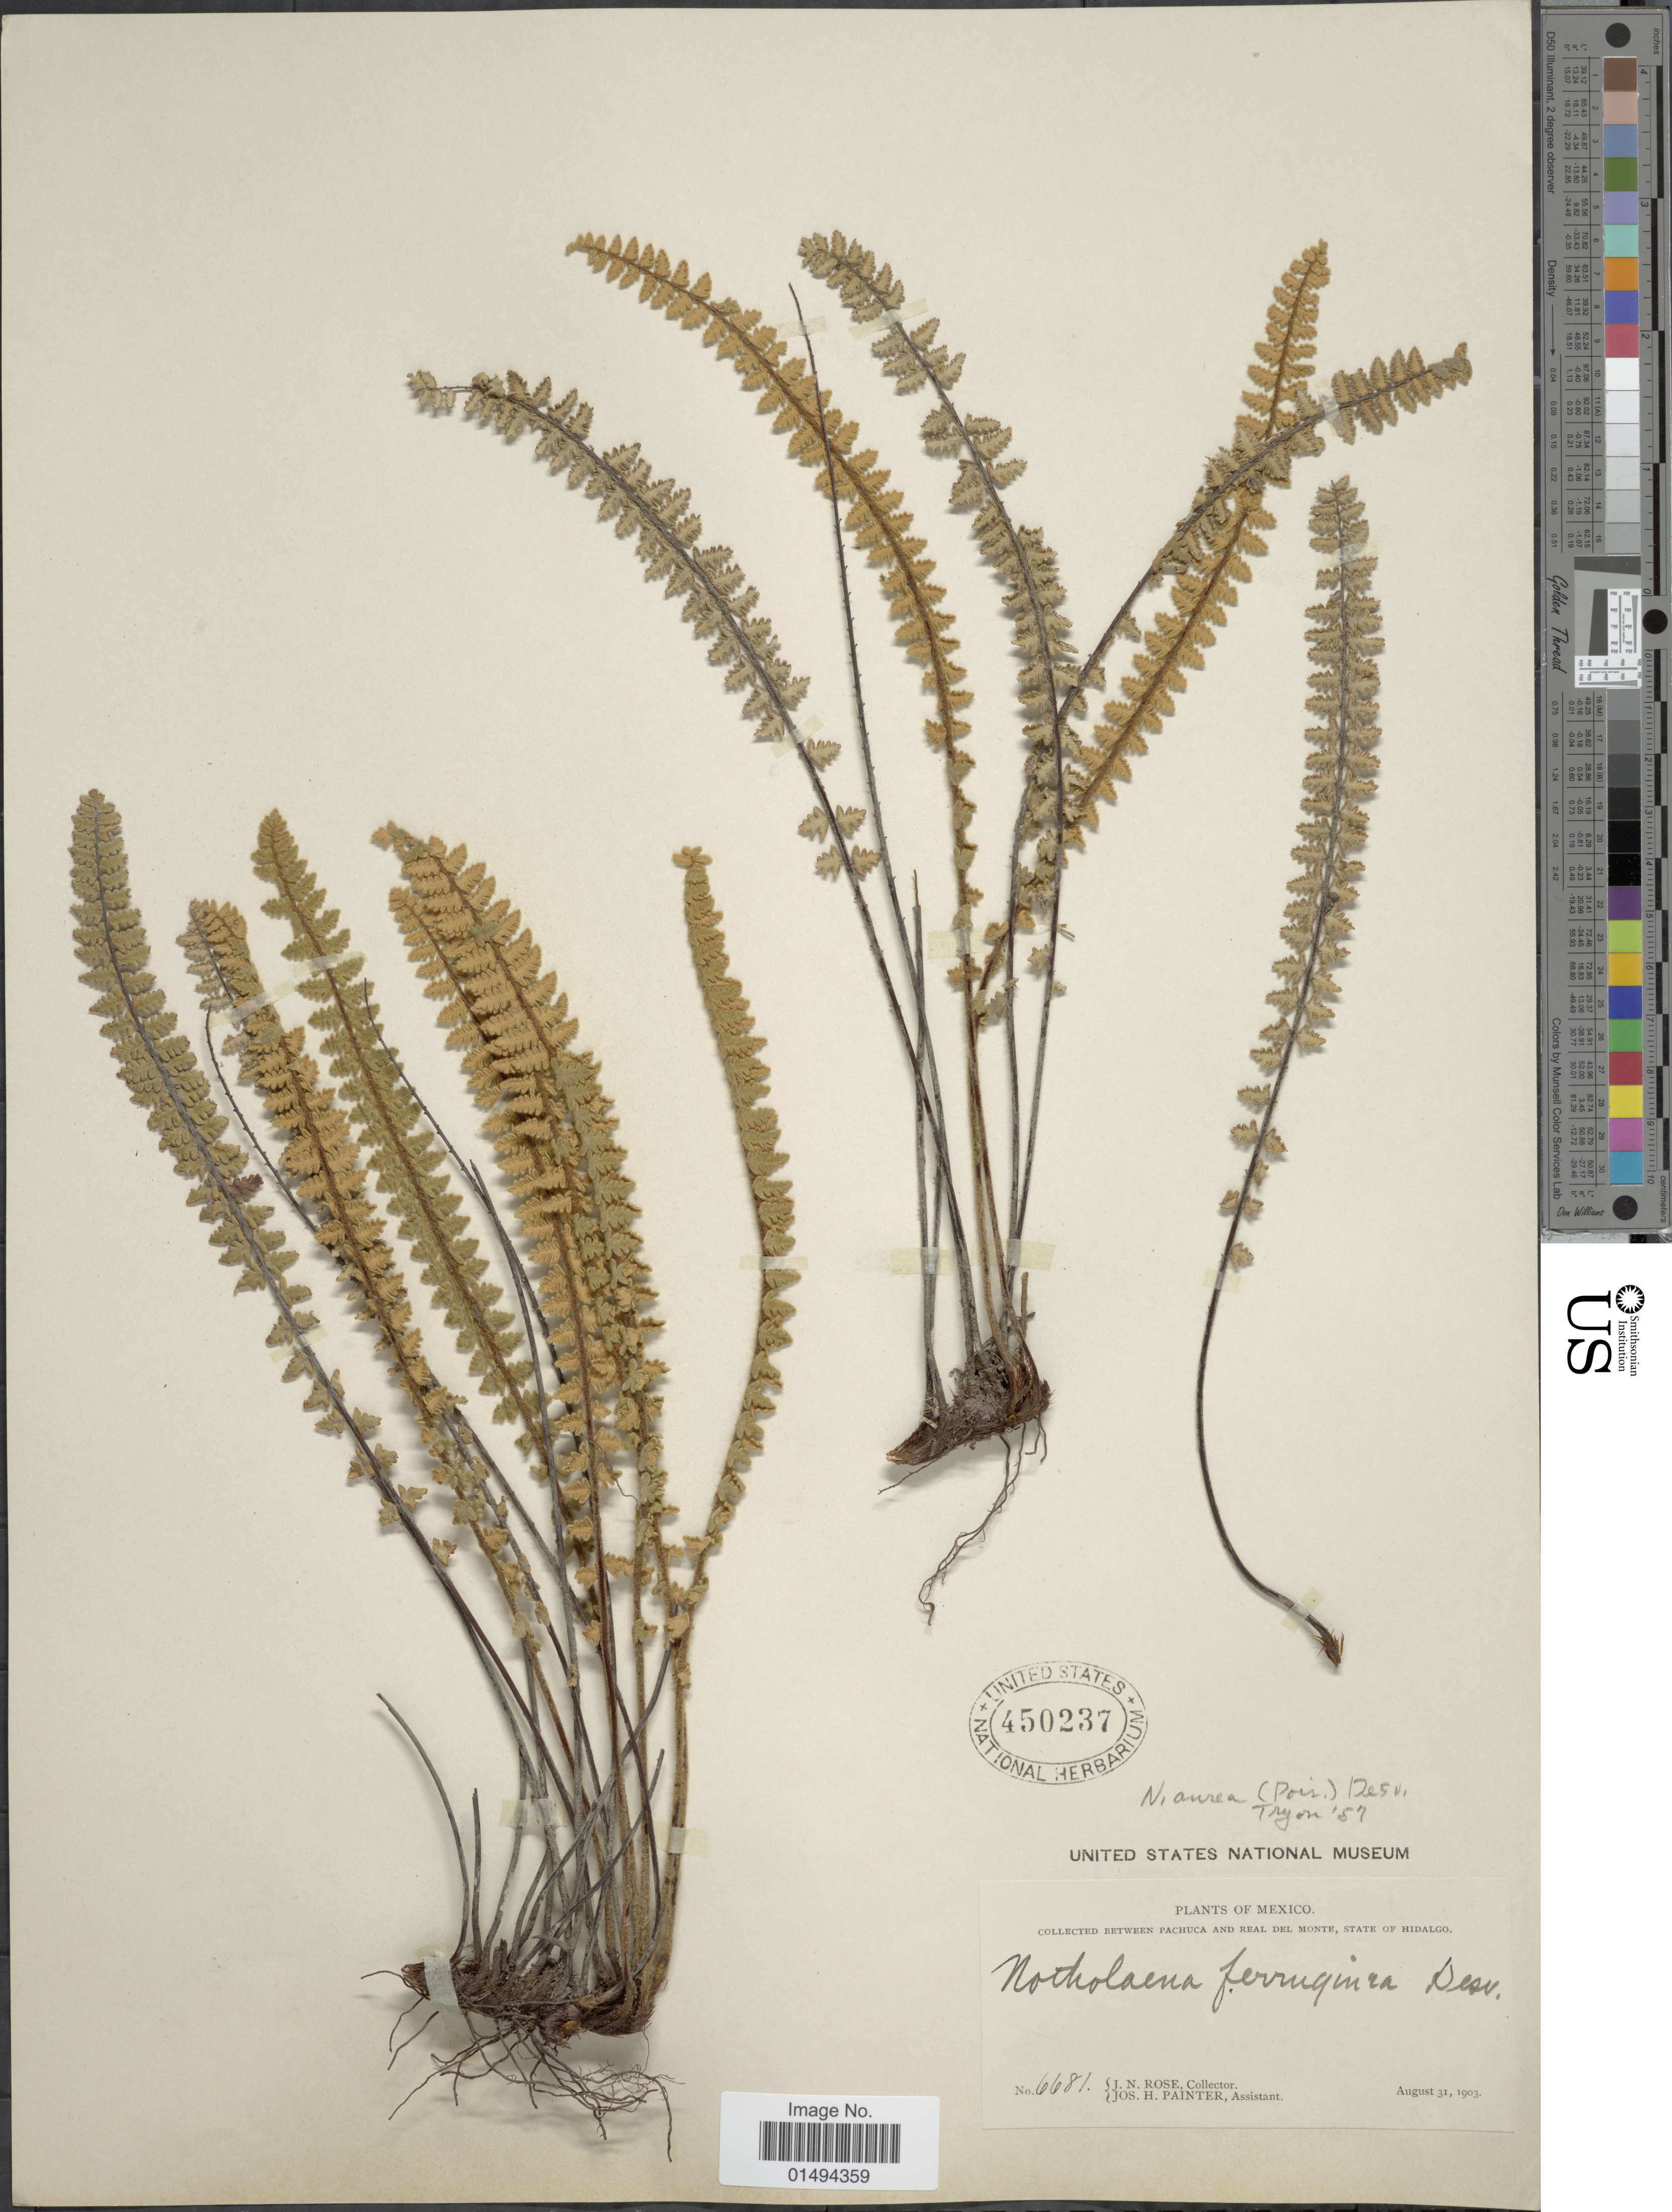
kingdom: Plantae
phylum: Tracheophyta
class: Polypodiopsida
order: Polypodiales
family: Pteridaceae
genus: Myriopteris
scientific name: Myriopteris aurea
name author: (Poir.) Grusz & Windham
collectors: J. N. Rose & J. H. Painter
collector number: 6681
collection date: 1903-08-31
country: Mexico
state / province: Hidalgo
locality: Between Pachuca and Real del Monte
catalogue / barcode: US 450237